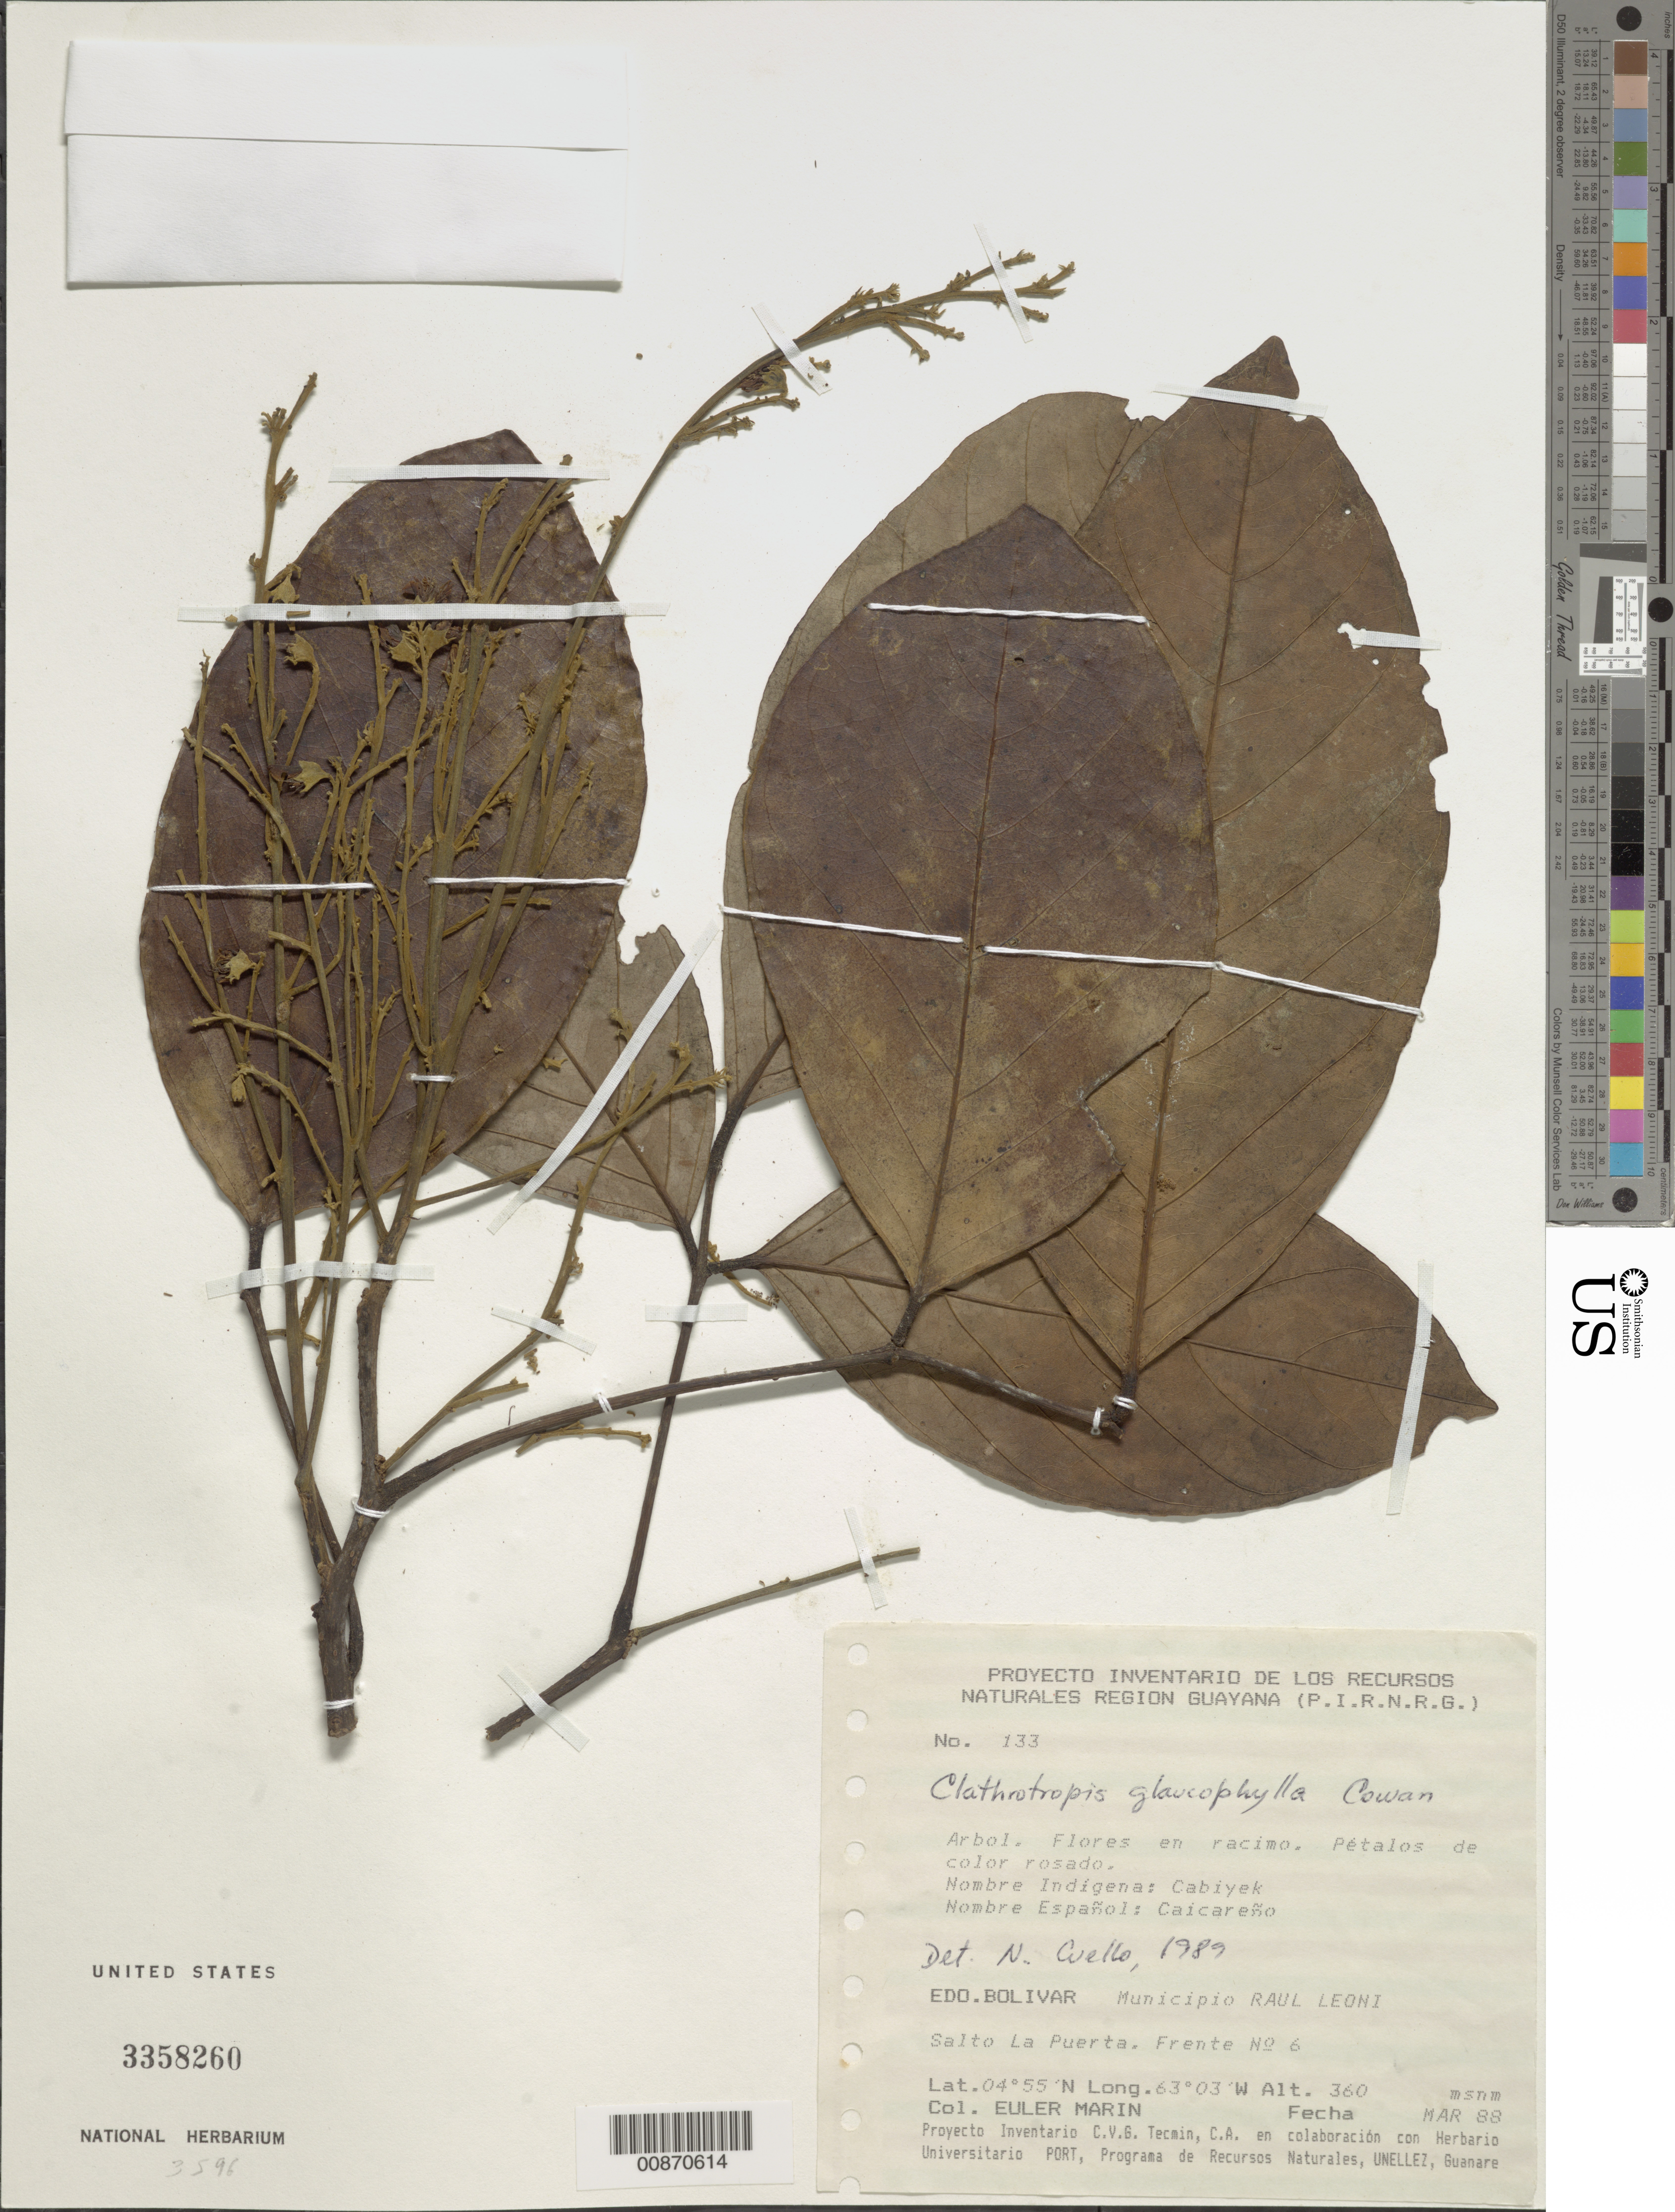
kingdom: Plantae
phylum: Tracheophyta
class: Magnoliopsida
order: Fabales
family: Fabaceae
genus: Clathrotropis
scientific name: Clathrotropis glaucophylla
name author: R.S. Cowan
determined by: Cuello, Nidia L.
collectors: E. Marin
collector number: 133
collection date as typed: Mar-88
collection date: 1988-03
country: Venezuela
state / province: Bolívar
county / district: Angostura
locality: Mun. Raúl Leoni [=Angostura], Salto La Puerta, Frente no. 6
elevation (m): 360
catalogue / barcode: US 3358260